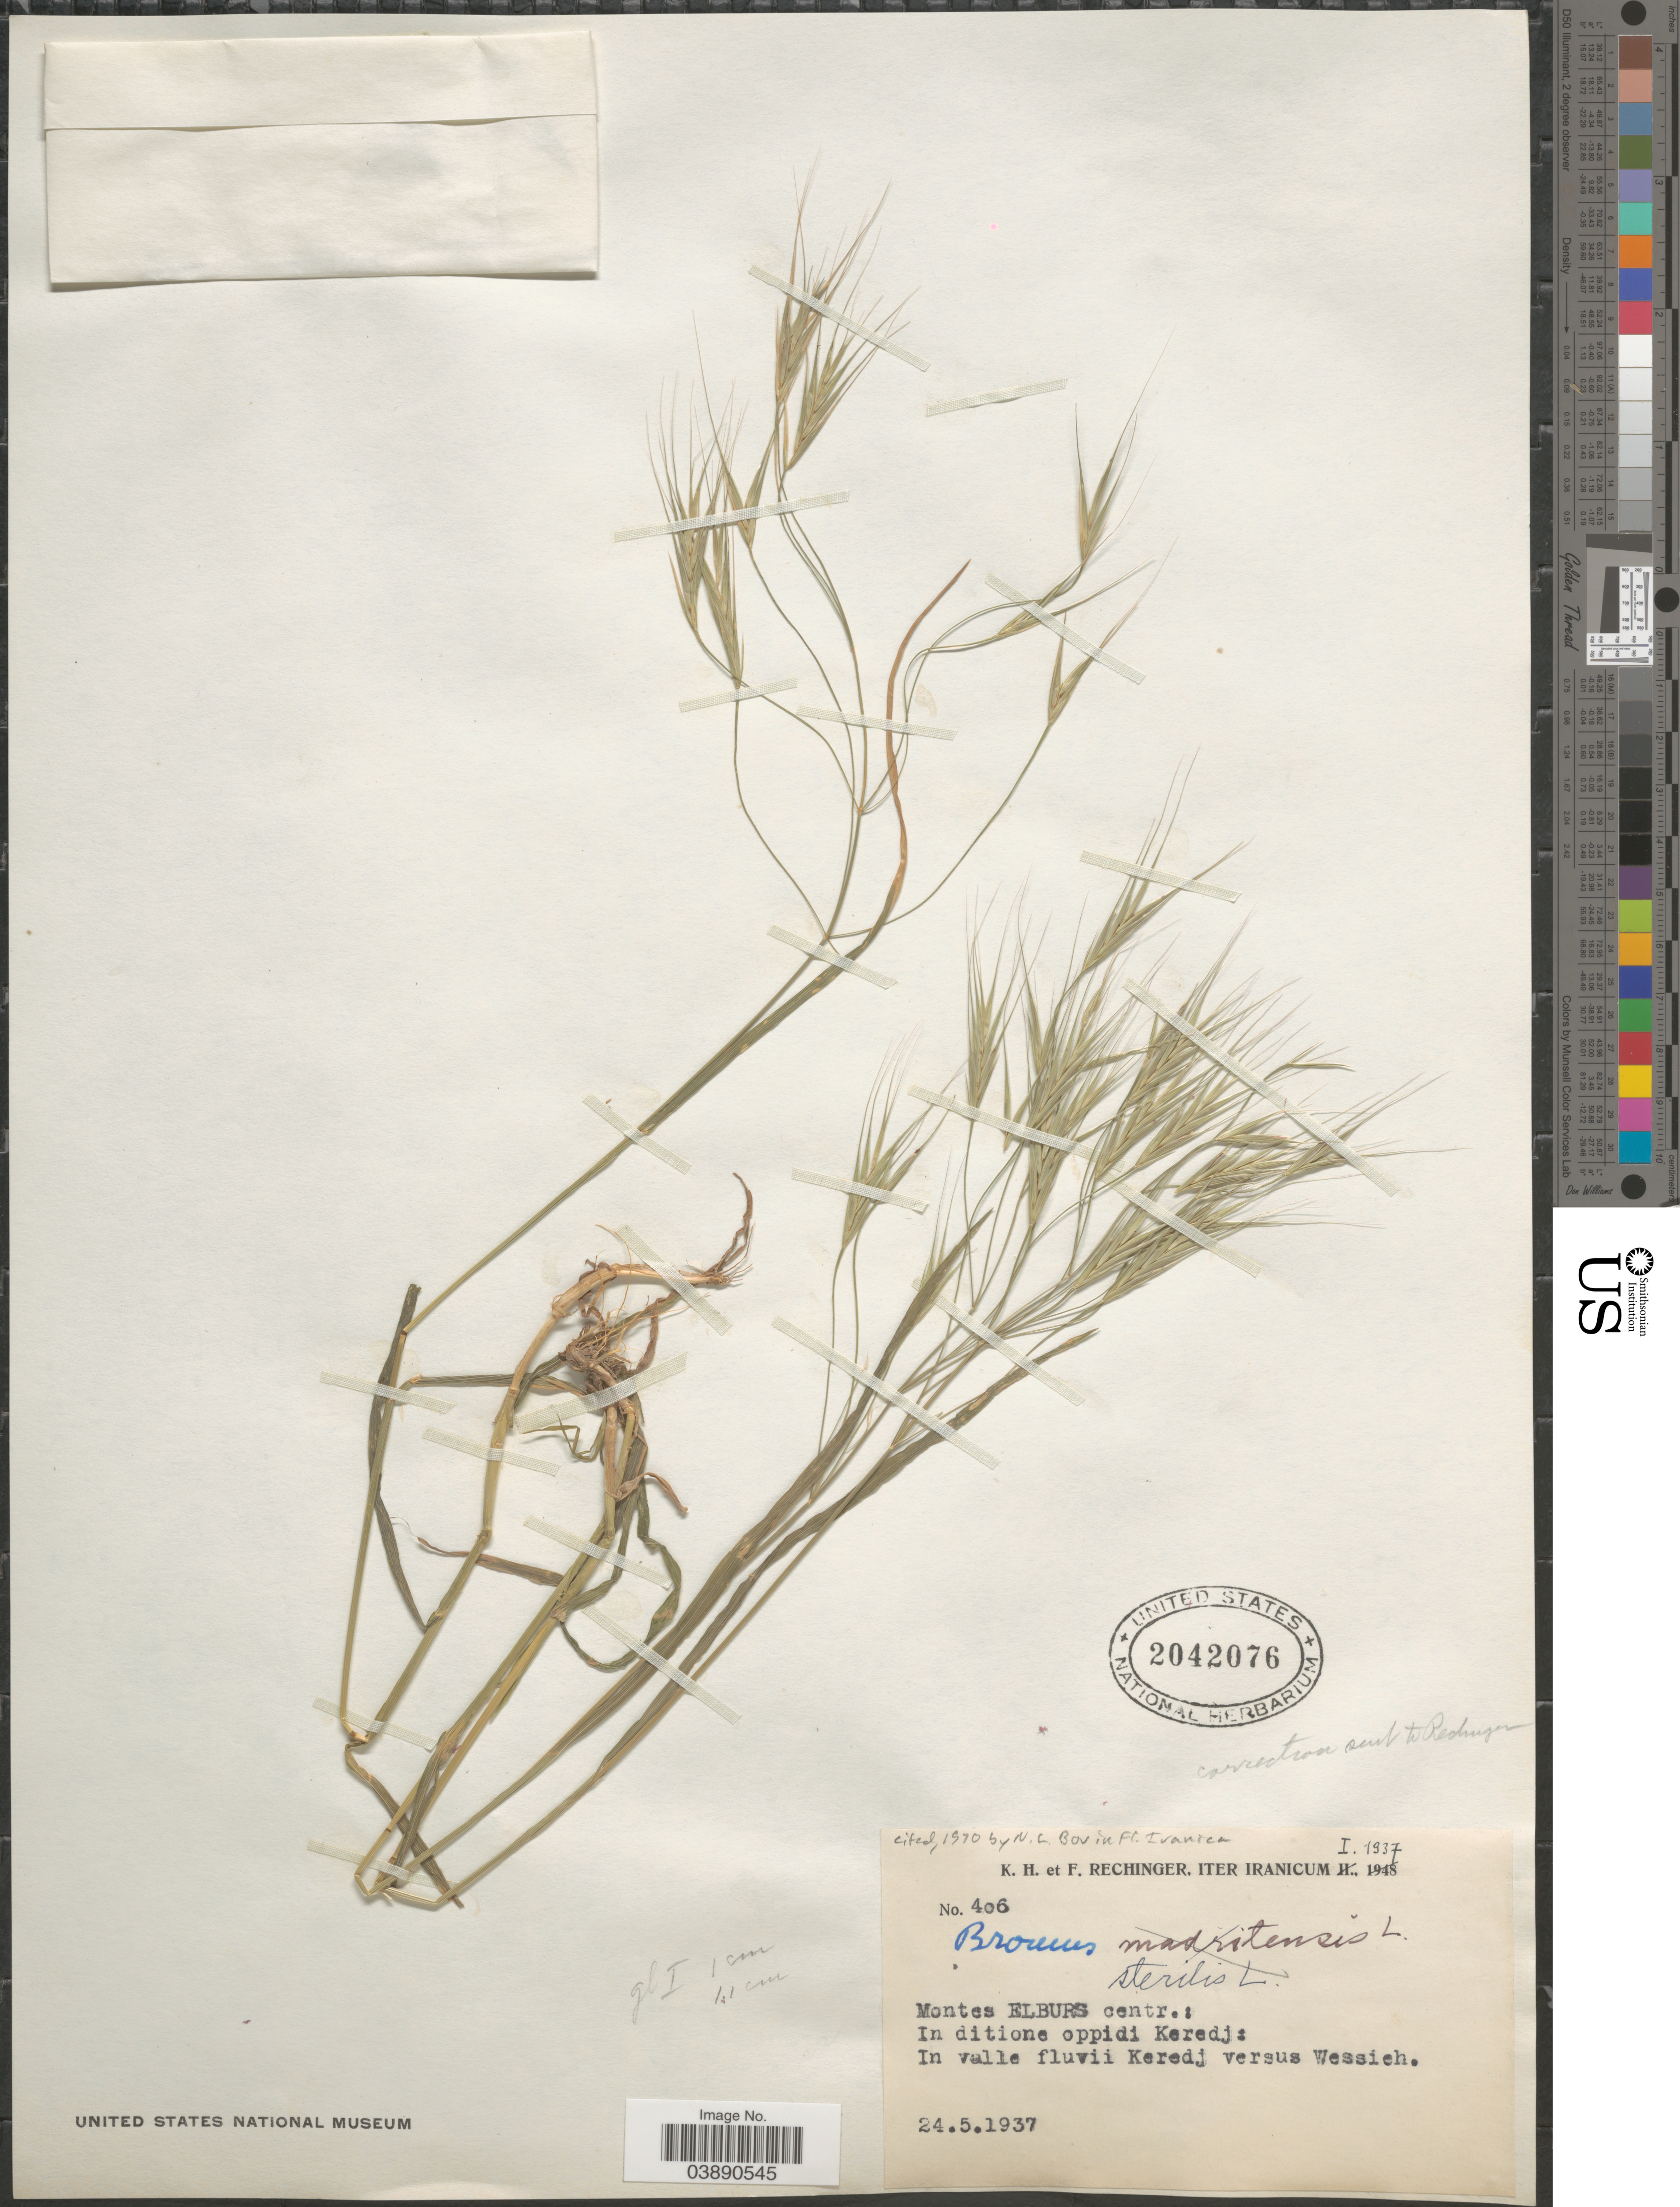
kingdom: Plantae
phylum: Tracheophyta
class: Liliopsida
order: Poales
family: Poaceae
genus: Bromus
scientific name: Bromus sterilis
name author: L.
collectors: K. H. Rechinger & F. Rechinger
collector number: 406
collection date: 1937-05-24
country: Iran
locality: Iter Iranicum I,.1937. Montes Elburs centr.: In ditione oppidi Keredj: In valle fluvii Keredj versus Wessieh [interpreted].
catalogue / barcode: US 2042076